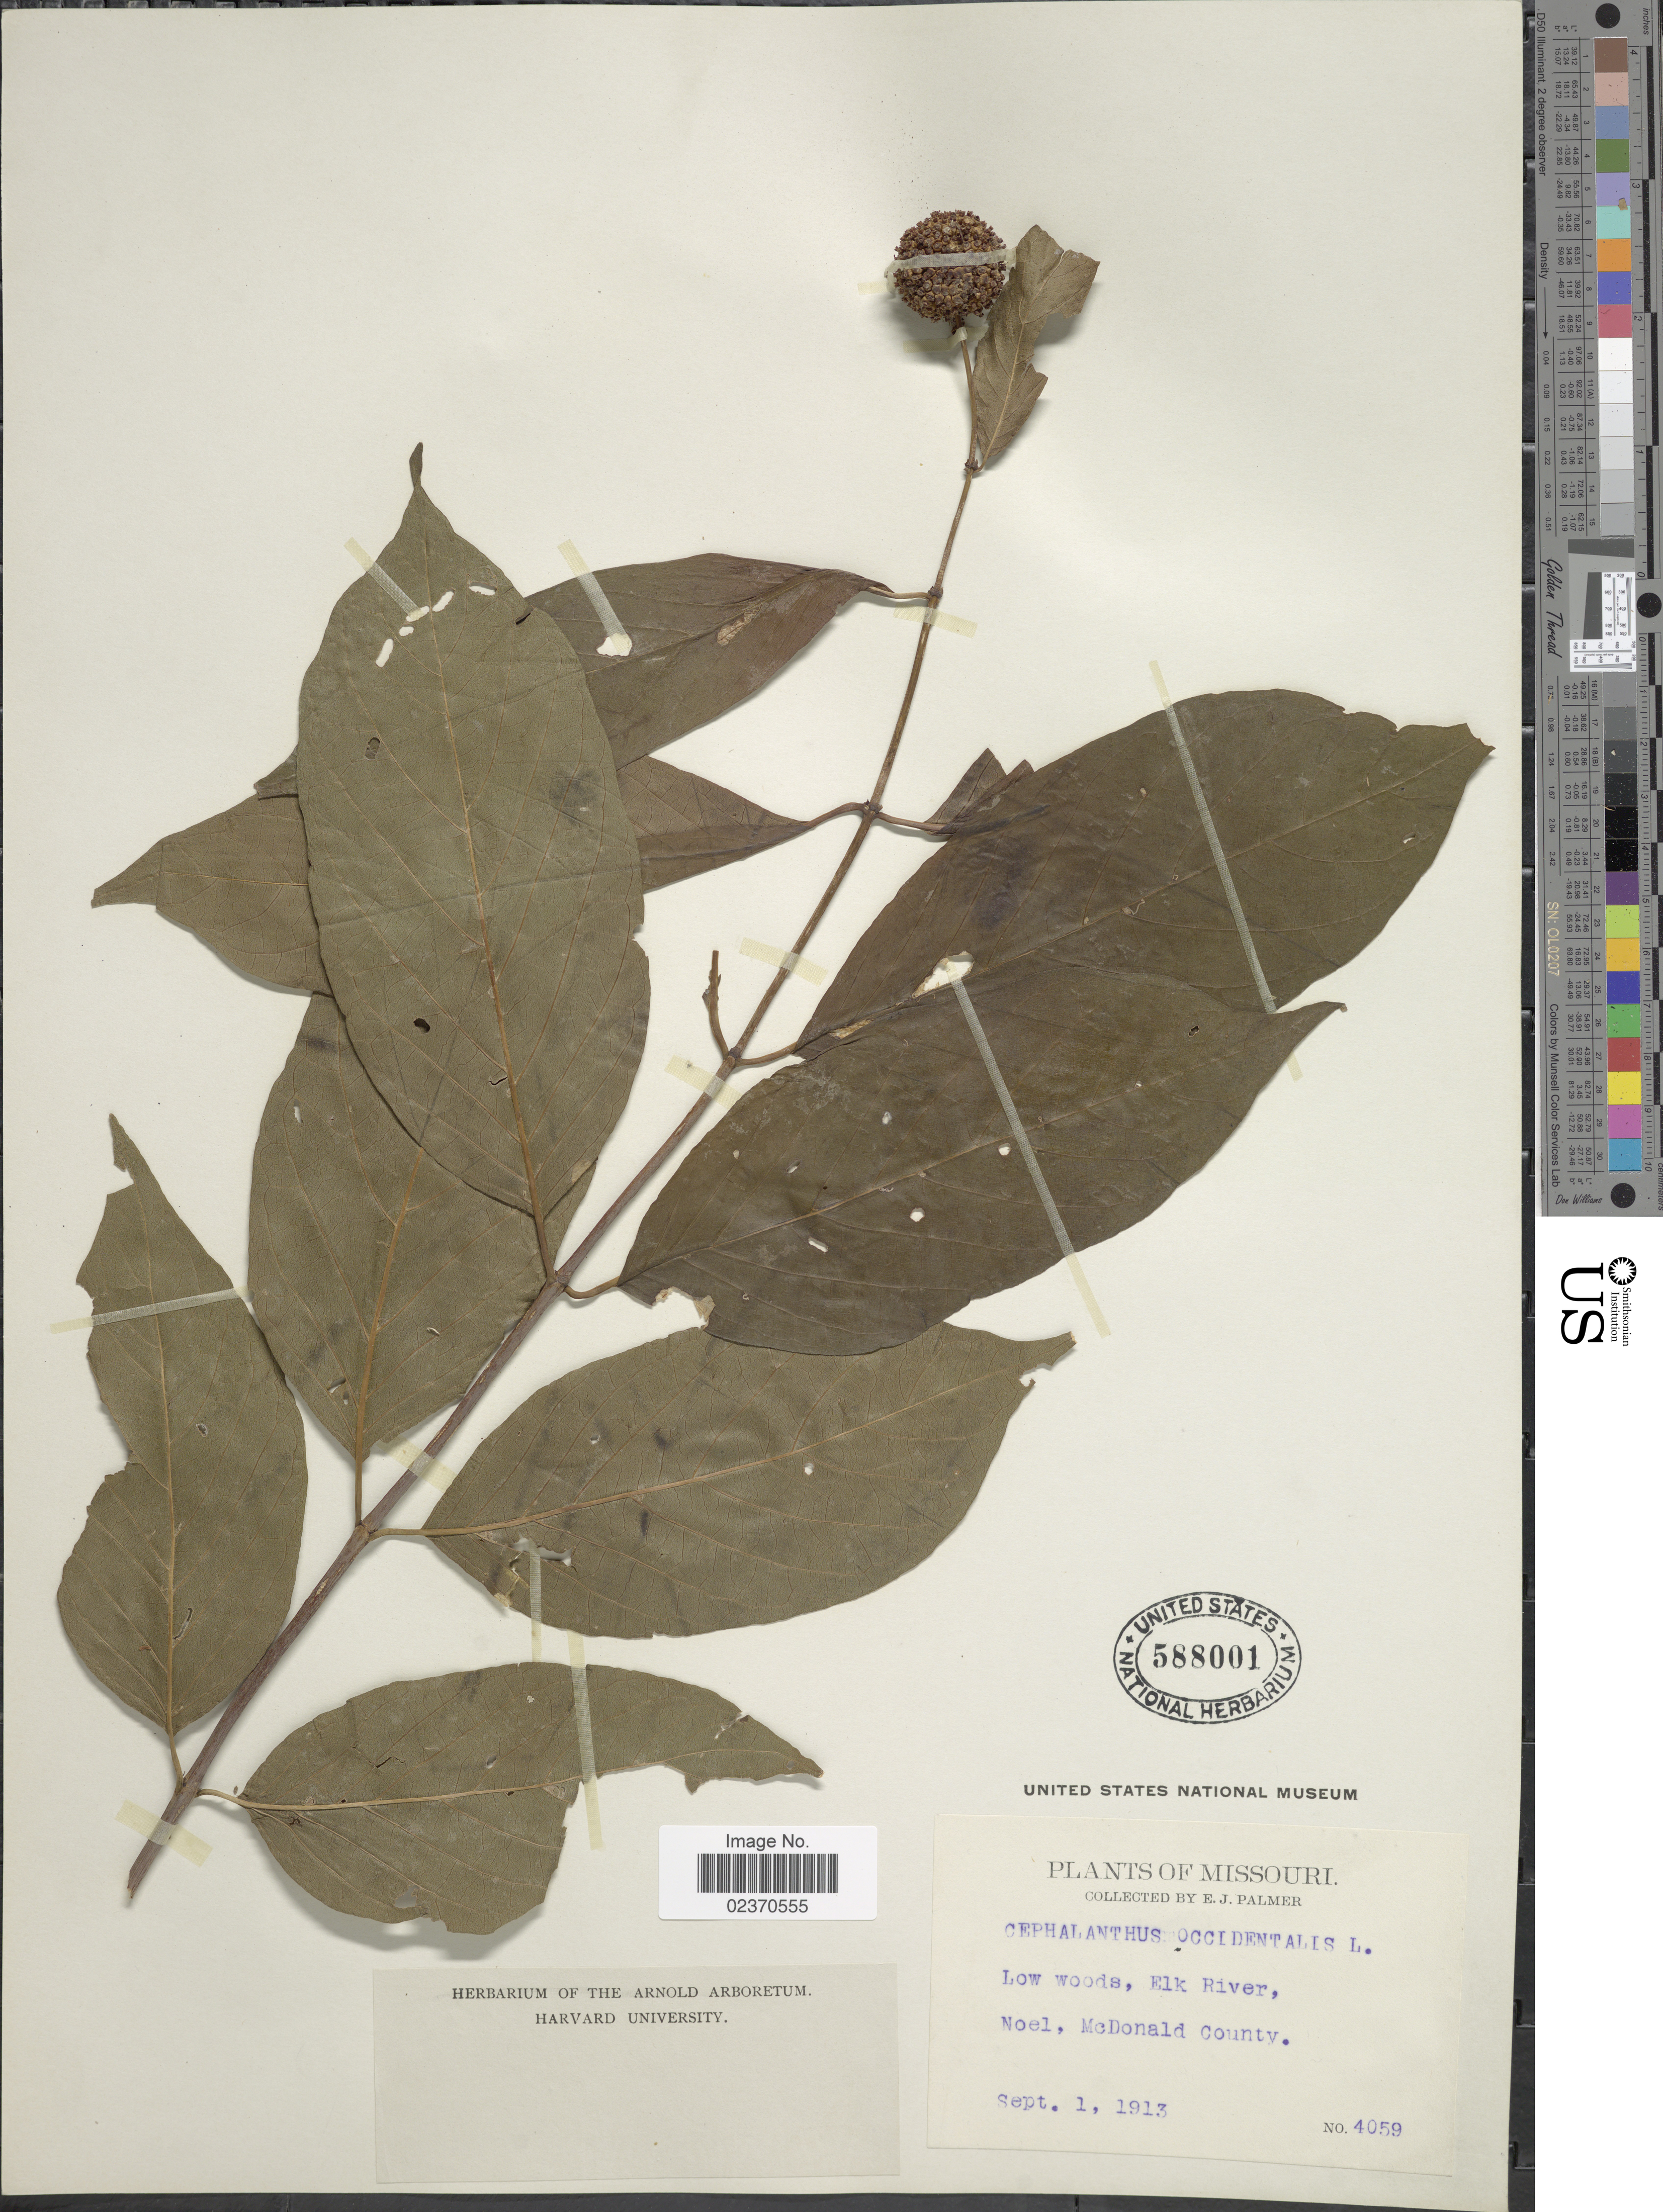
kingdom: Plantae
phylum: Tracheophyta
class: Magnoliopsida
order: Gentianales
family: Rubiaceae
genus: Cephalanthus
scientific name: Cephalanthus occidentalis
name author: L.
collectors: E. J. Palmer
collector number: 4059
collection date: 1913-09-01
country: United States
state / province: Missouri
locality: Low woods, Elk River, Moel, McDonald County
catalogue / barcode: US 588001